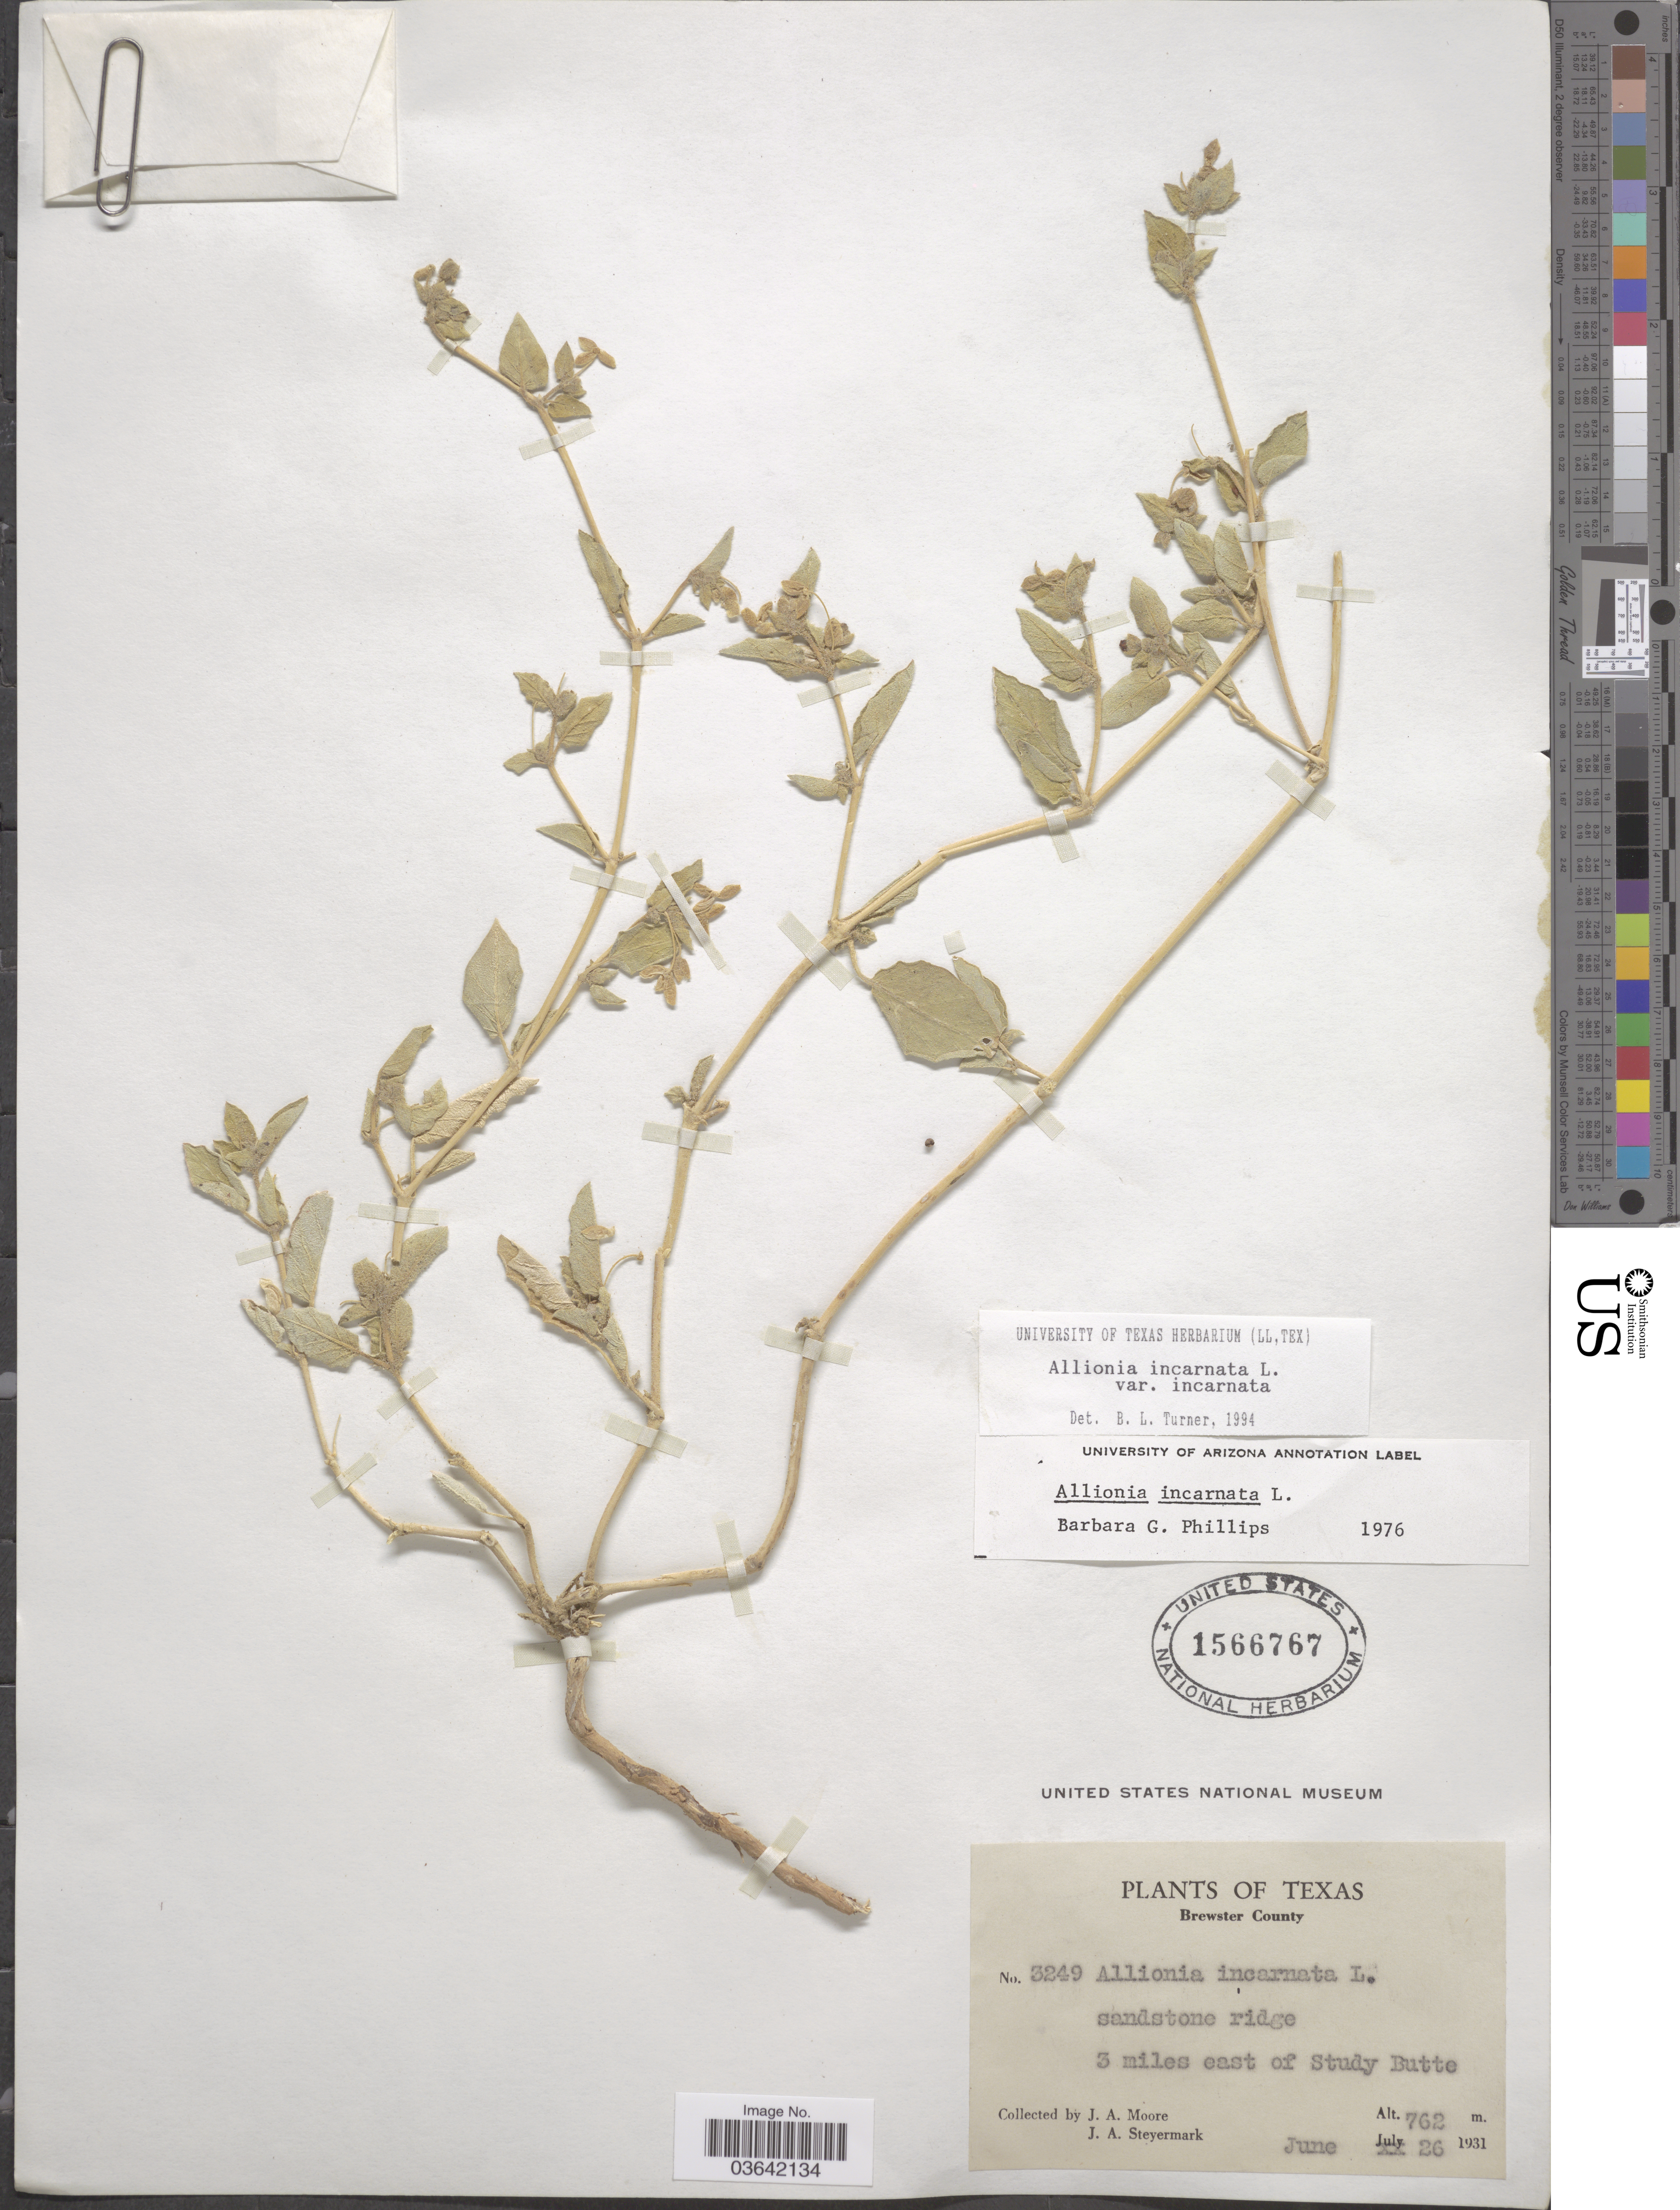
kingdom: Plantae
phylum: Tracheophyta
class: Magnoliopsida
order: Caryophyllales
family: Nyctaginaceae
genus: Allionia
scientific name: Allionia incarnata var. incarnata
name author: L.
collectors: J. A. Moore & J. Steyermark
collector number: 3249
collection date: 1931-06-26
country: United States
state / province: Texas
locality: Brewster County. 3 miles east of Study Butte.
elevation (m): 762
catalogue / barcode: US 1566767